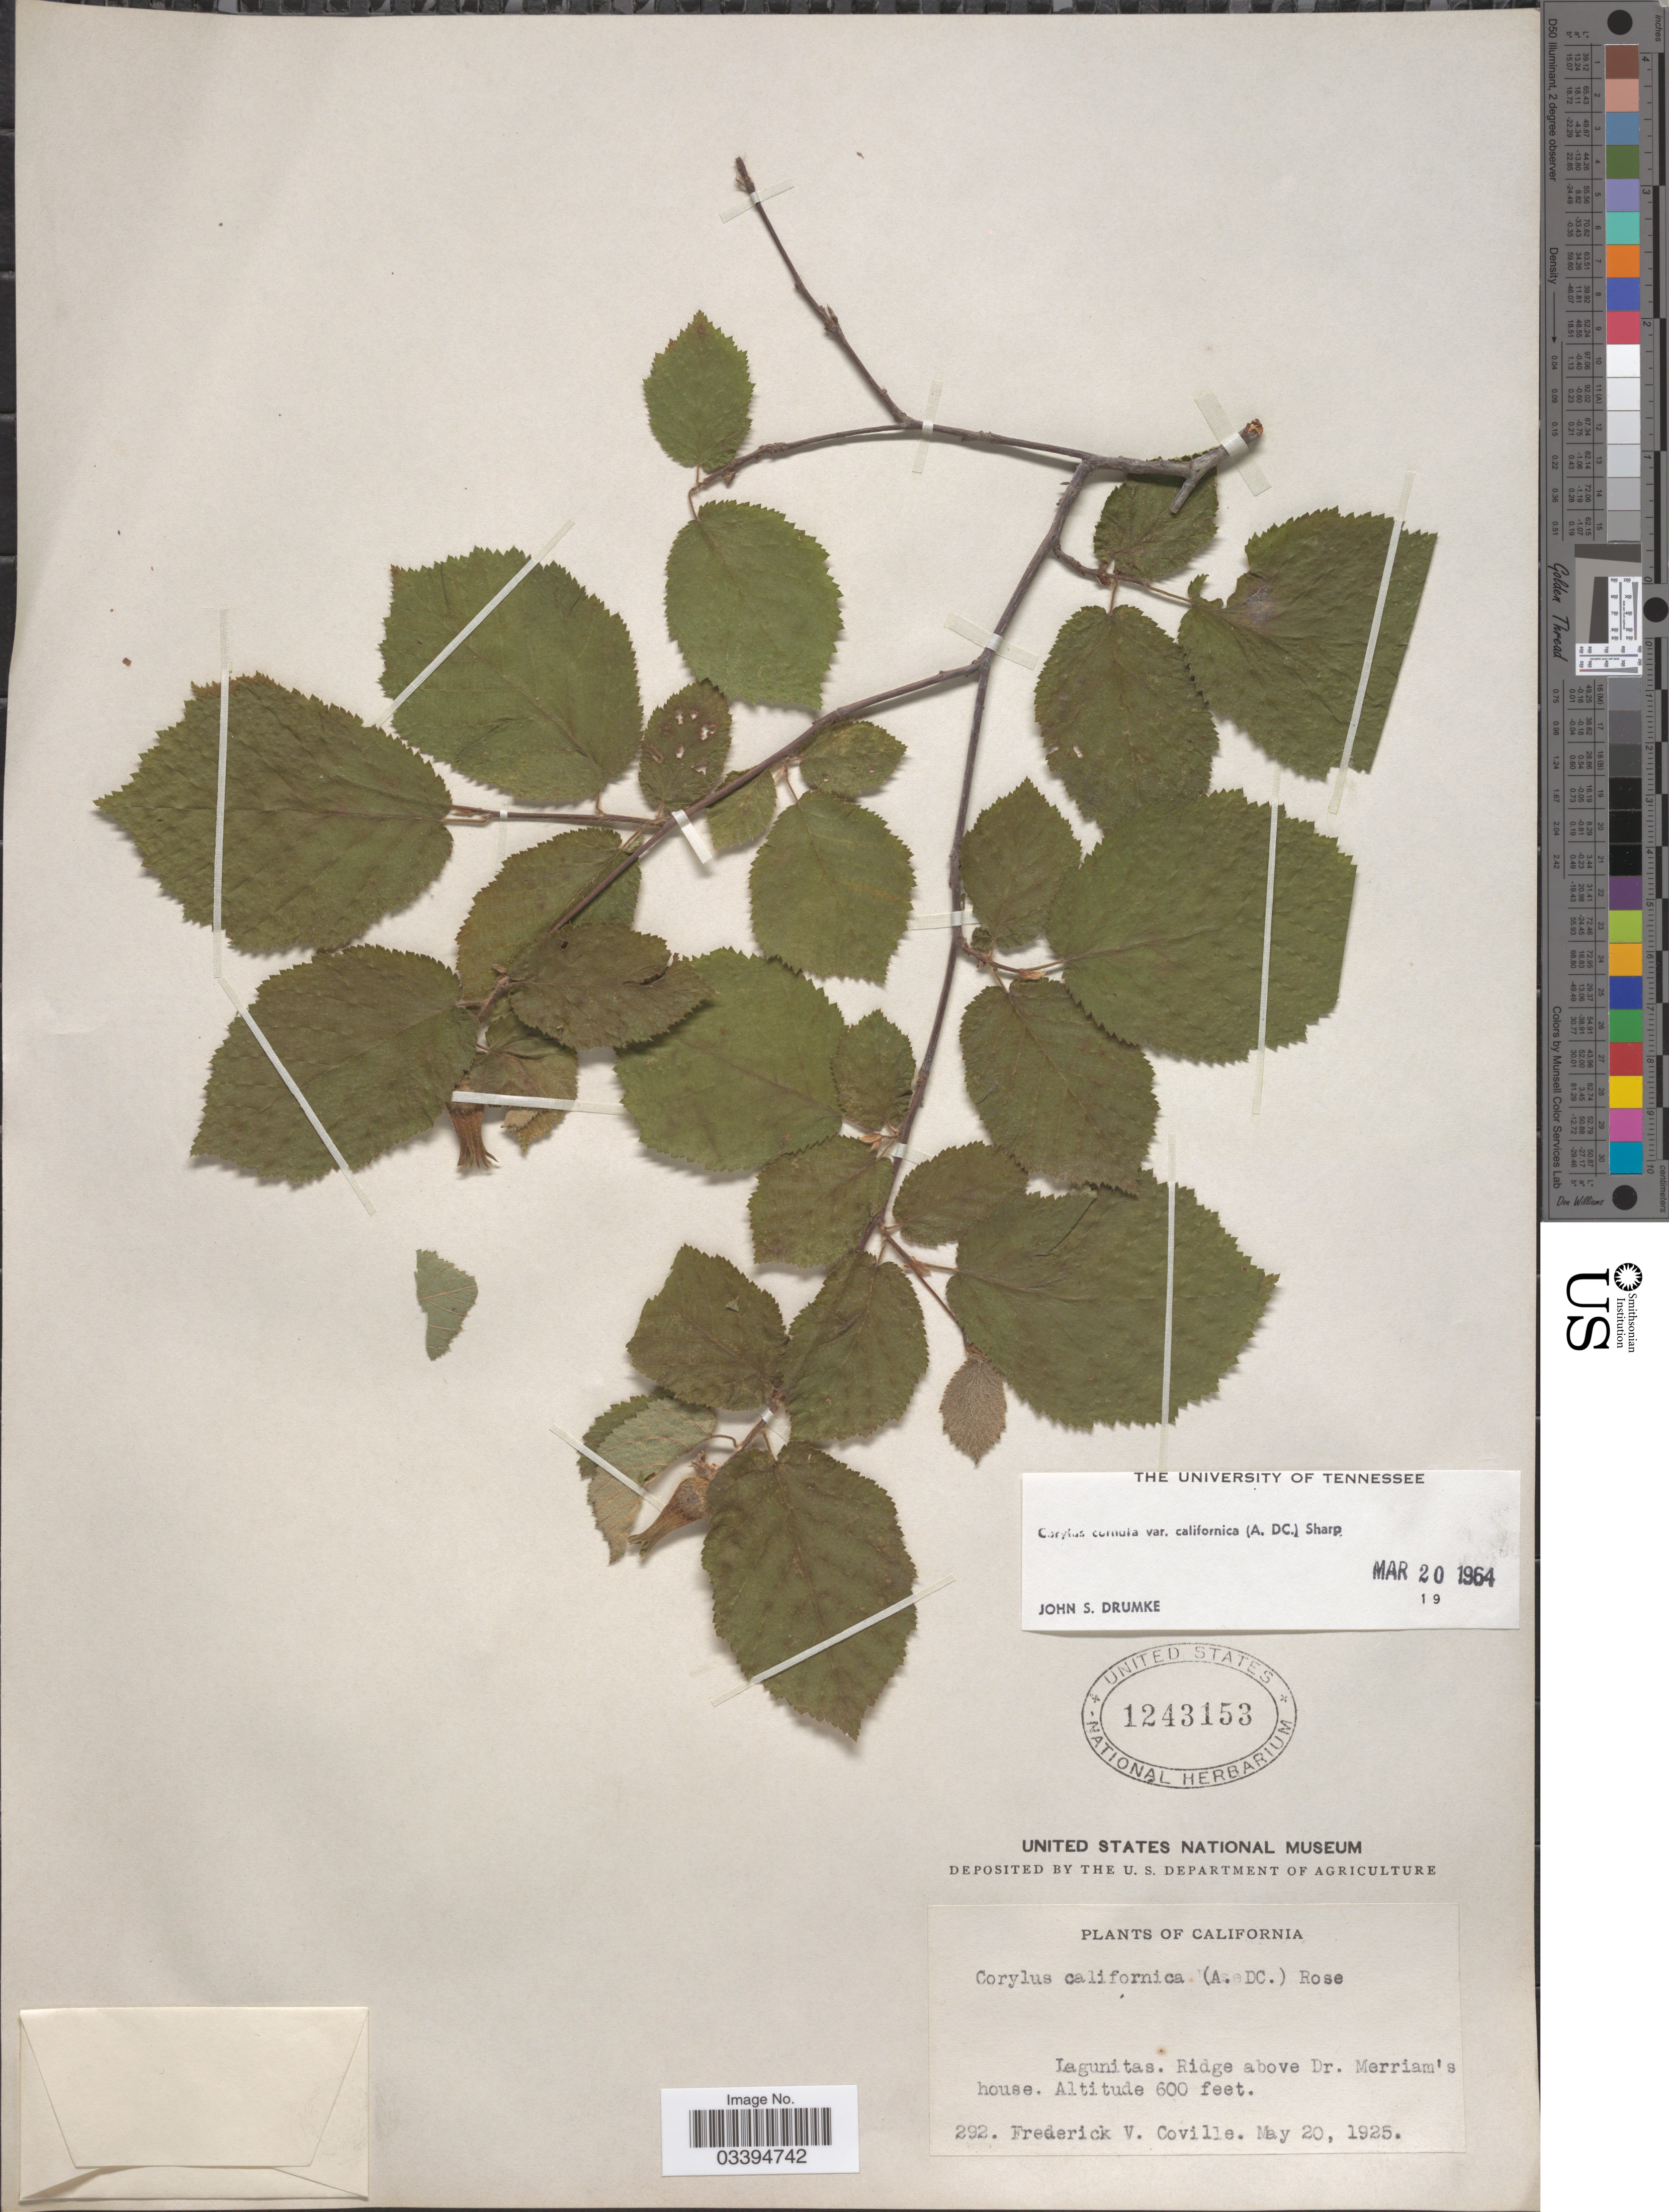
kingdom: Plantae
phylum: Tracheophyta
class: Magnoliopsida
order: Fagales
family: Betulaceae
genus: Corylus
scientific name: Corylus cornuta var. californica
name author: Marshall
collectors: F. V. Coville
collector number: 292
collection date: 1925-05-20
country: United States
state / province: California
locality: Lagunitas. Ridge above Dr. Merriam's house.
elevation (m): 183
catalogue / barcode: US 1243153